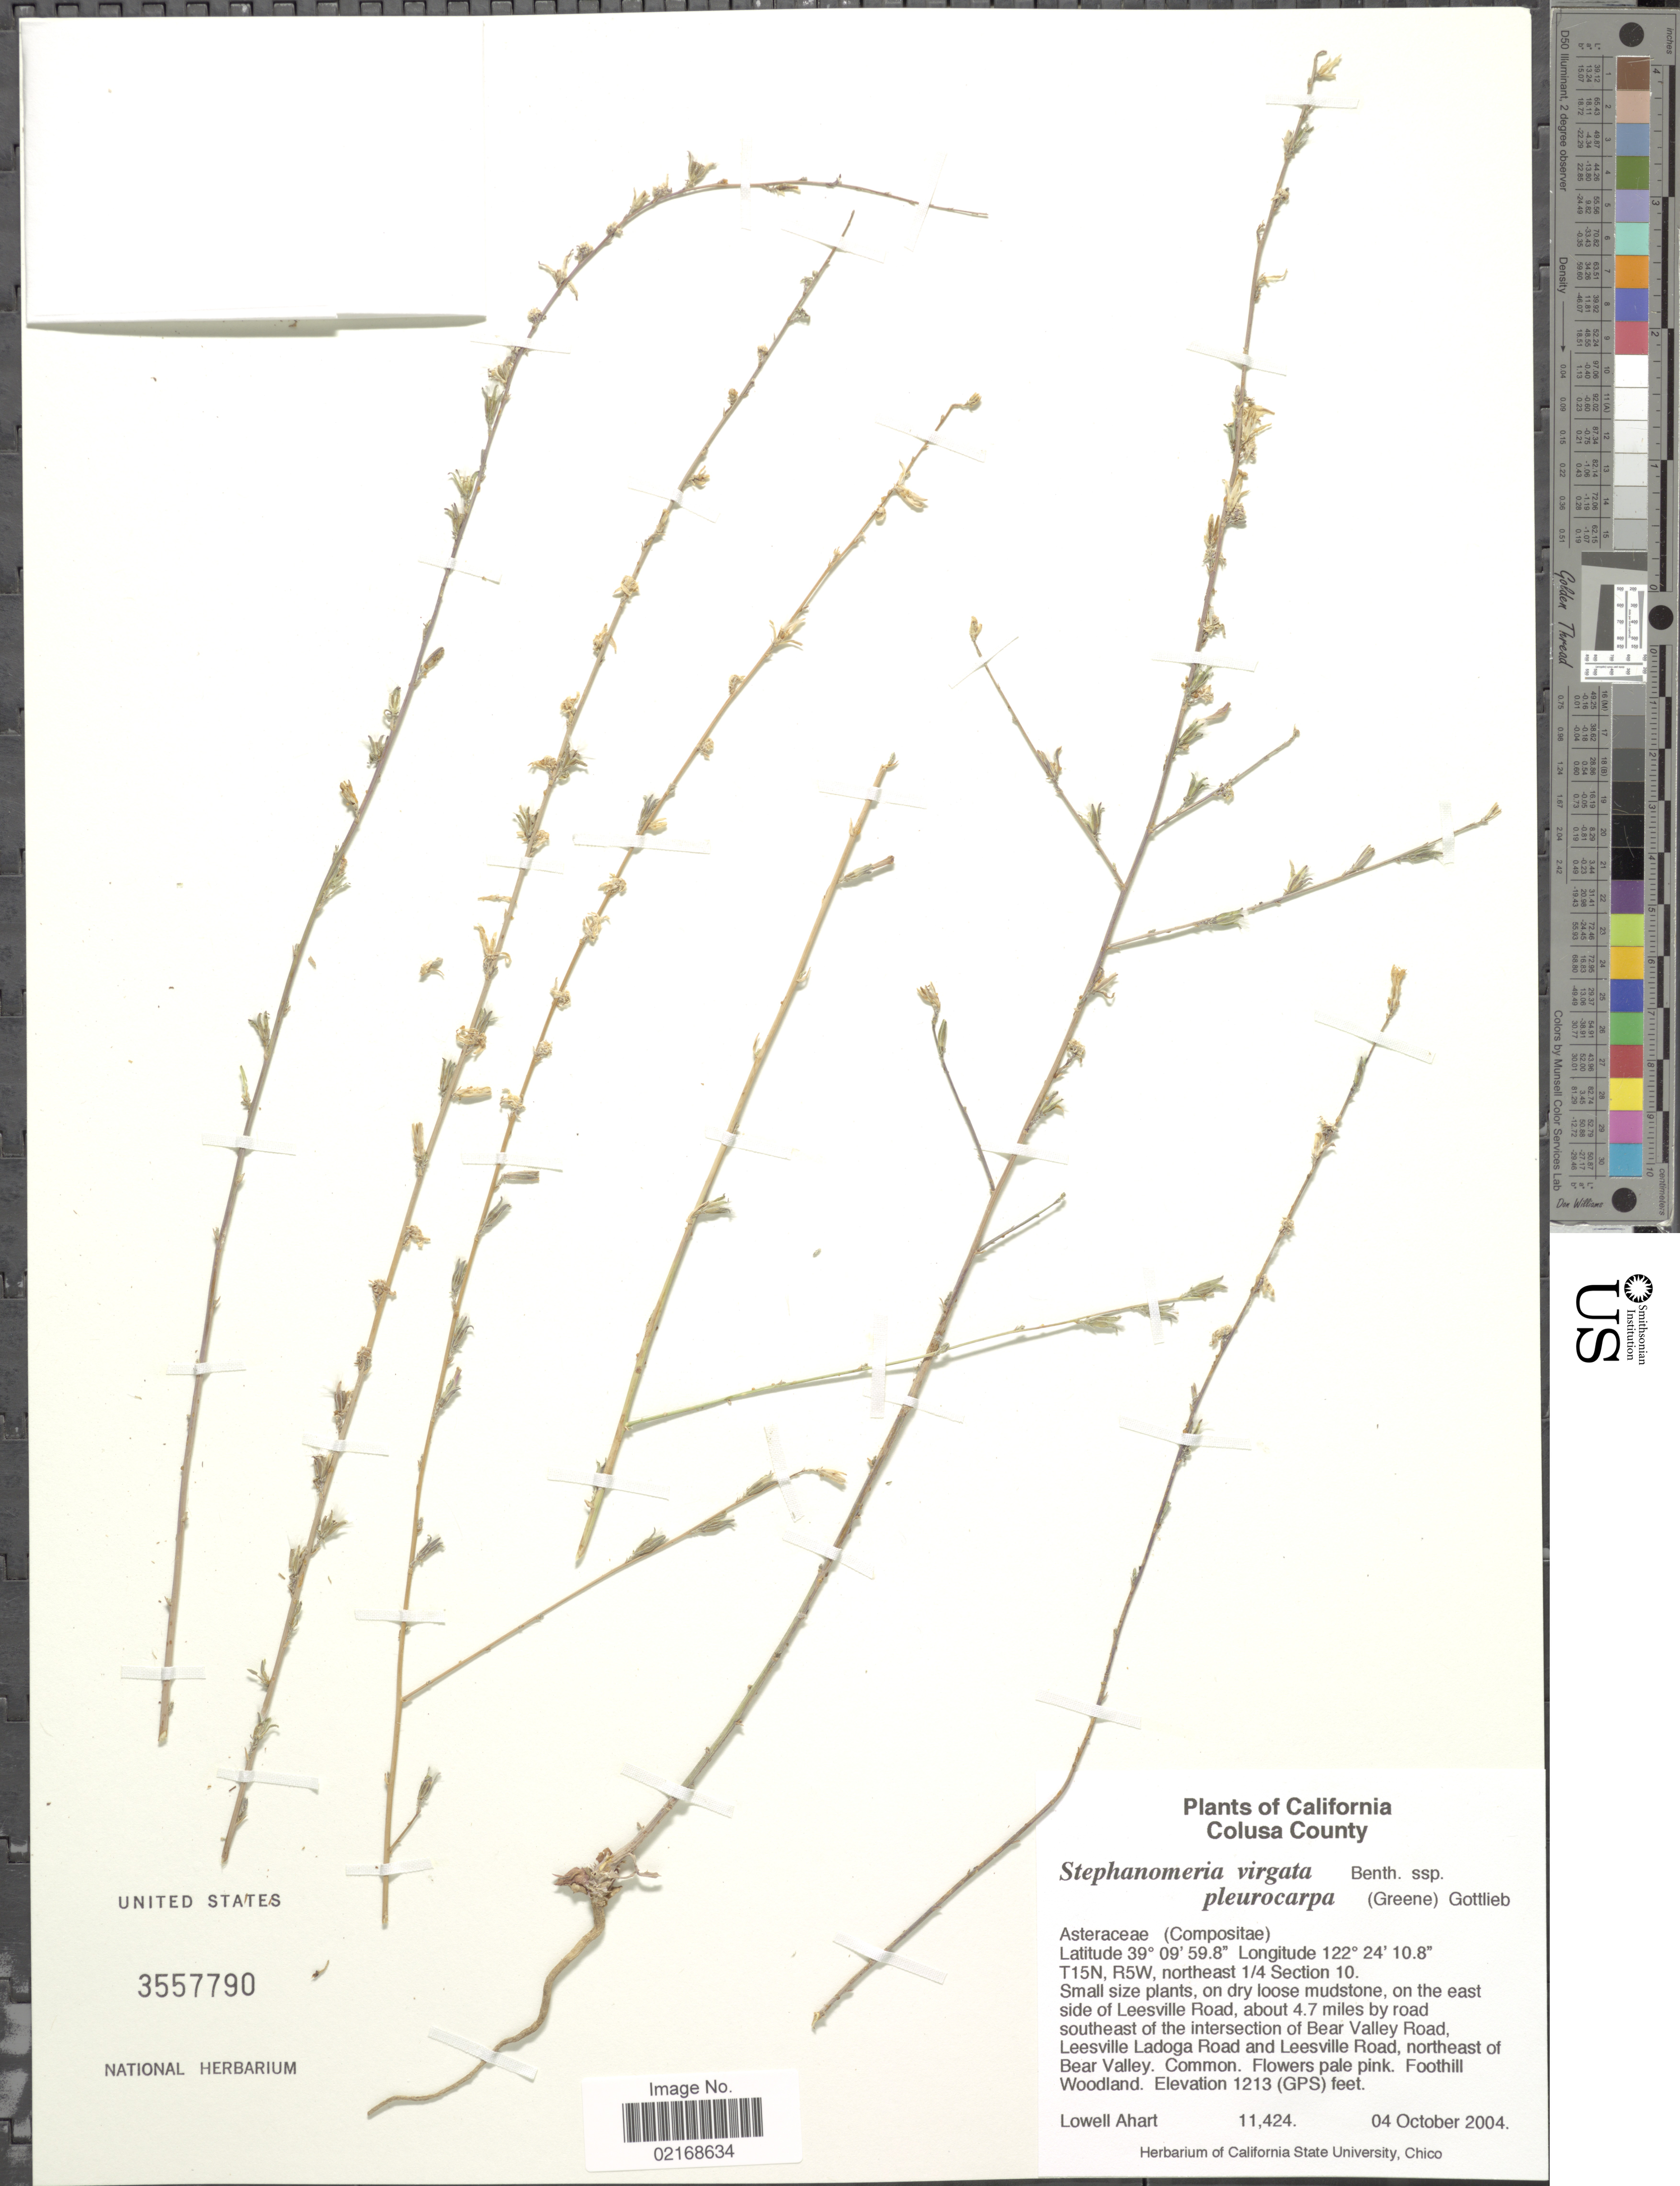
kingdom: Plantae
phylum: Tracheophyta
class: Magnoliopsida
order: Asterales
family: Asteraceae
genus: Stephanomeria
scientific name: Stephanomeria virgata subsp. pleurocarpa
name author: (Greene) Gottlieb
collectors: L. Ahart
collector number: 11424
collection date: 2004-10-04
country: United States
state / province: California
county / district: Colusa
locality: Colusa County, T15N, R5W, northeast ¼ Section 10, on the east side of Leesville Road, about 4.7 miles by road southeast of the intersection of Bear Valley Road, Leesville Ladoga Road and Leesville Road, northeast of Bear Valley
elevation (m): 370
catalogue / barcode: US 3557790